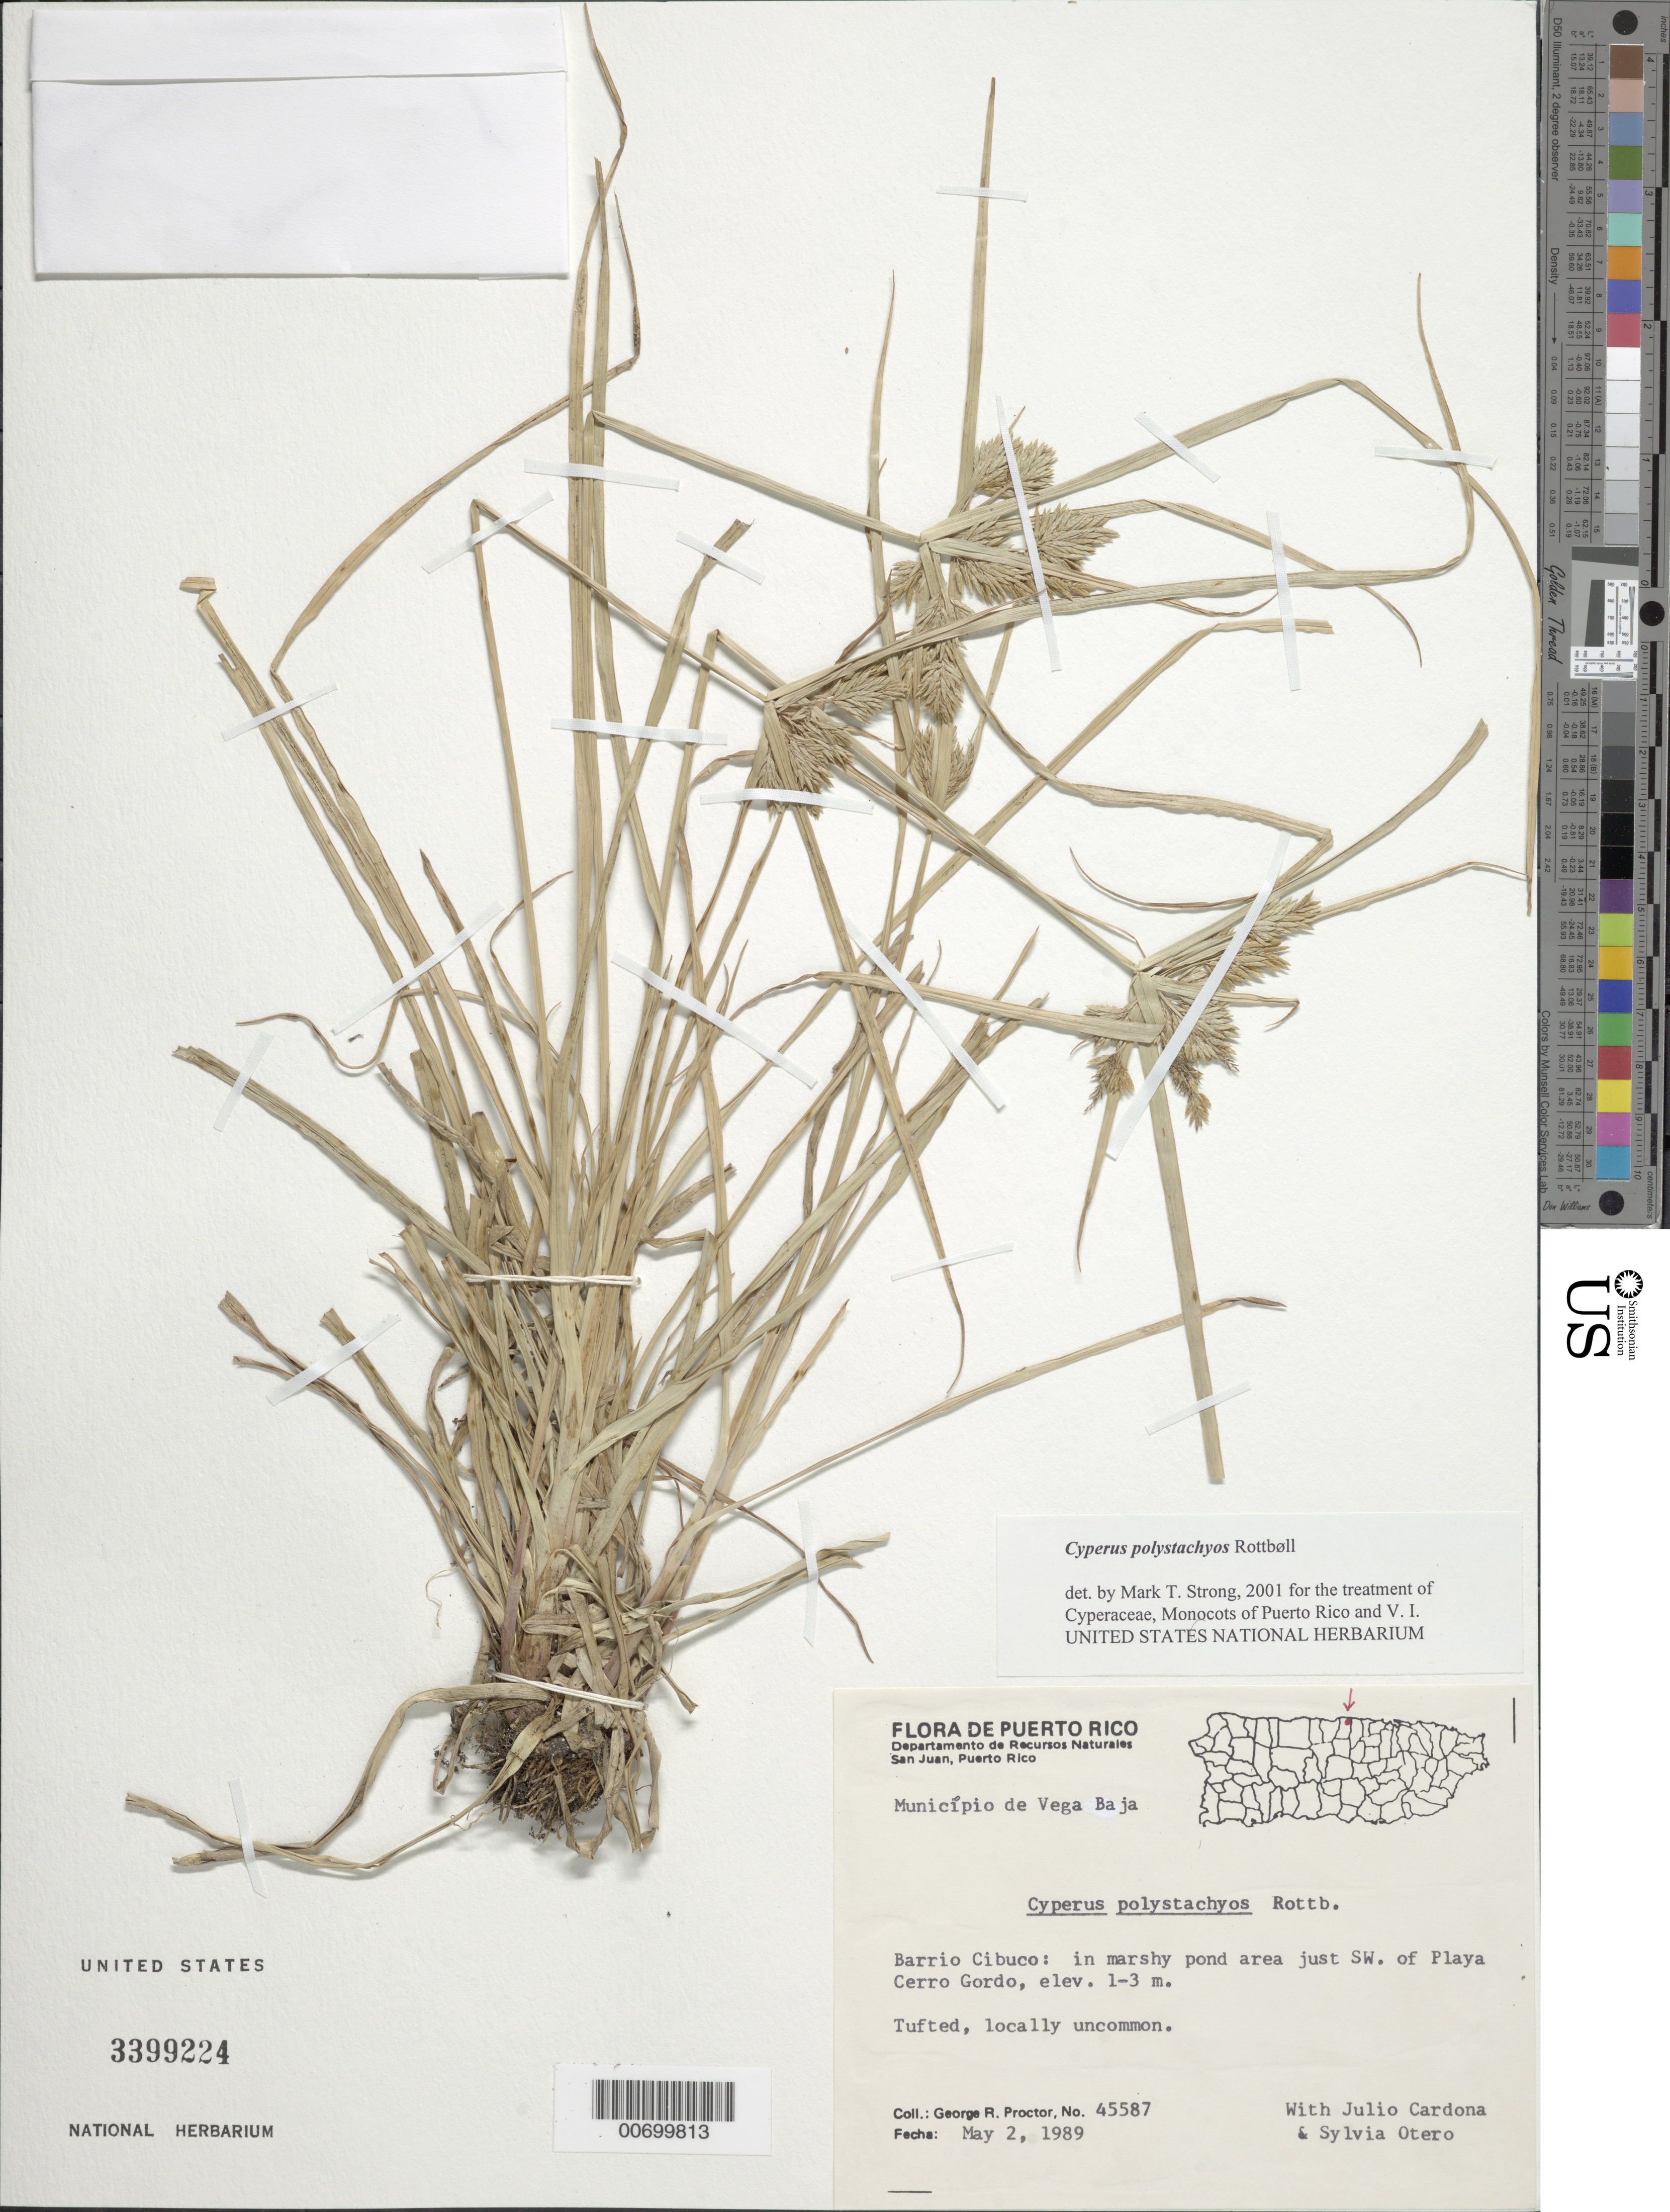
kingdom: Plantae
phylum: Tracheophyta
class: Liliopsida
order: Poales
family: Cyperaceae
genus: Cyperus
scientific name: Cyperus polystachyos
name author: Rottb.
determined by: Strong, M. T., (US), Smithsonian Institution - National Museum of Natural History (UNITED STATES)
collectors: G. R. Proctor, J. Cardona & S. Otero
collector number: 45587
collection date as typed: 02 May 1989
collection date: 1989-05-02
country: Puerto Rico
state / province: Vega Baja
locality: Vega Baja: Barrio Cibuco, just SW of Playa Cerro Gordo.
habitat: In marshy pond area.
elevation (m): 1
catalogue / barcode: US 3399224